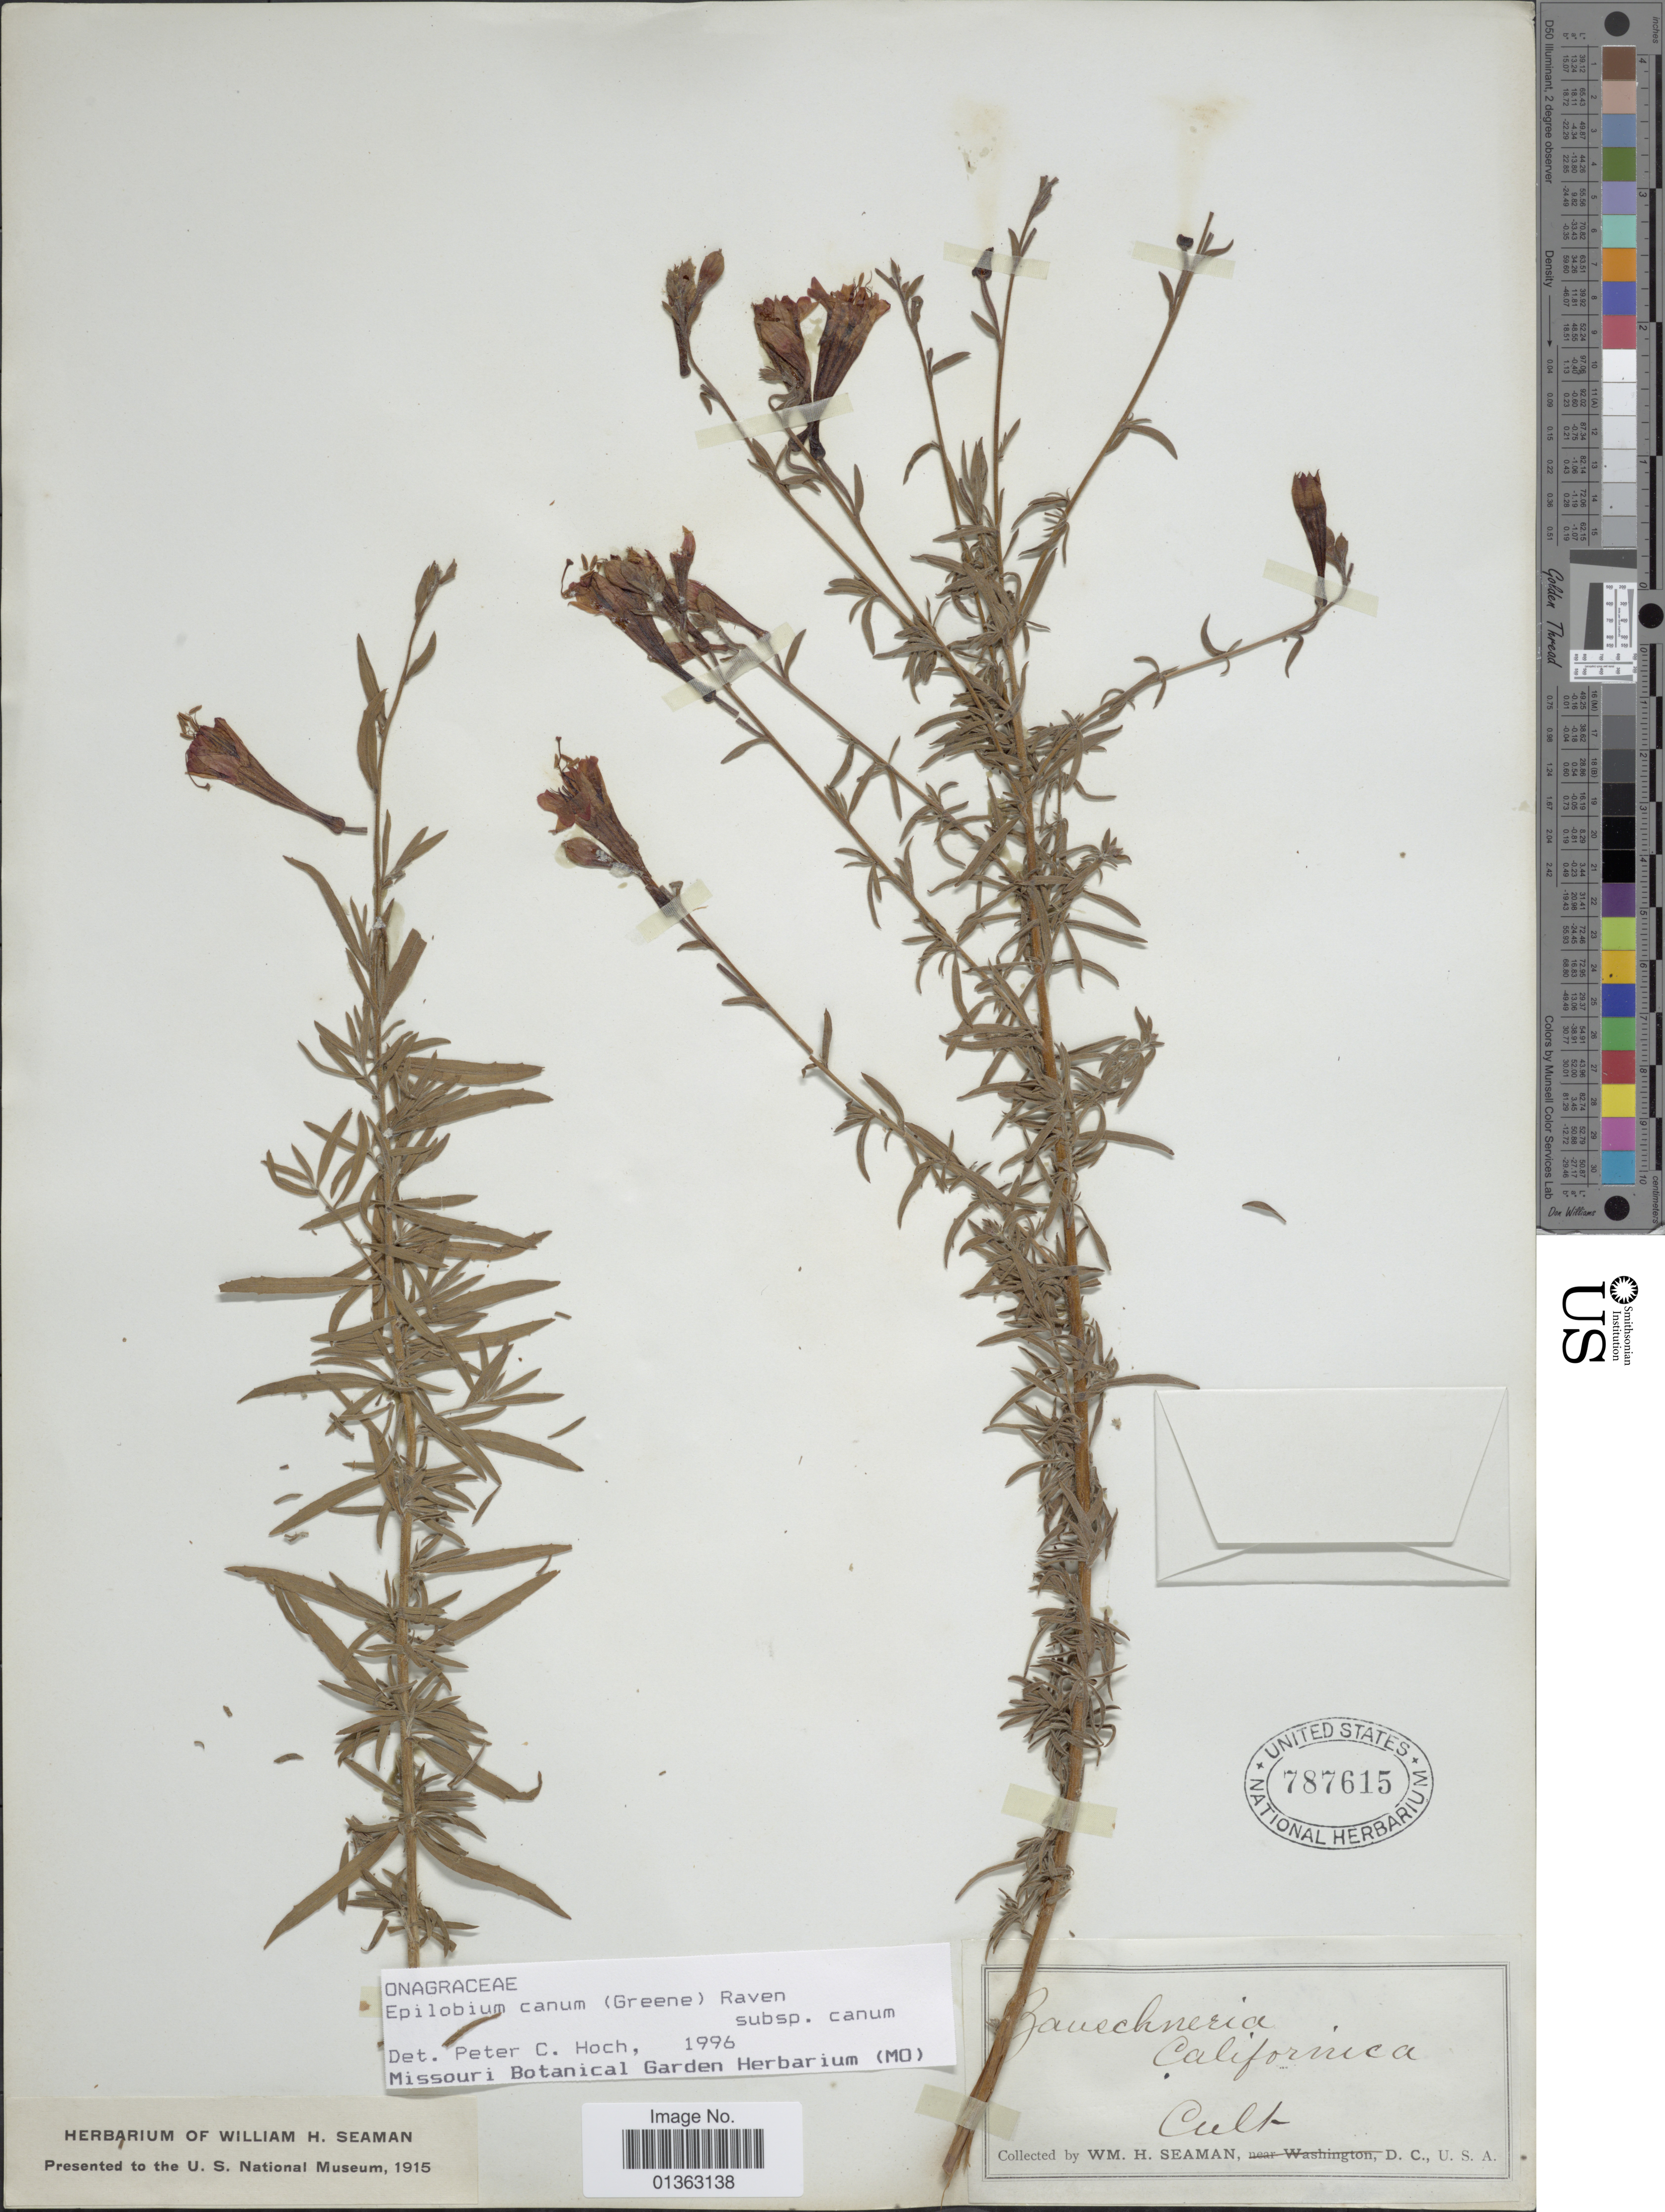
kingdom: Plantae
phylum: Tracheophyta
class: Magnoliopsida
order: Myrtales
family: Onagraceae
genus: Epilobium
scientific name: Epilobium canum subsp. canum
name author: (Greene) P.H. Raven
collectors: W. Seaman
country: United States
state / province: District of Columbia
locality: D.C.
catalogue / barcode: US 787615